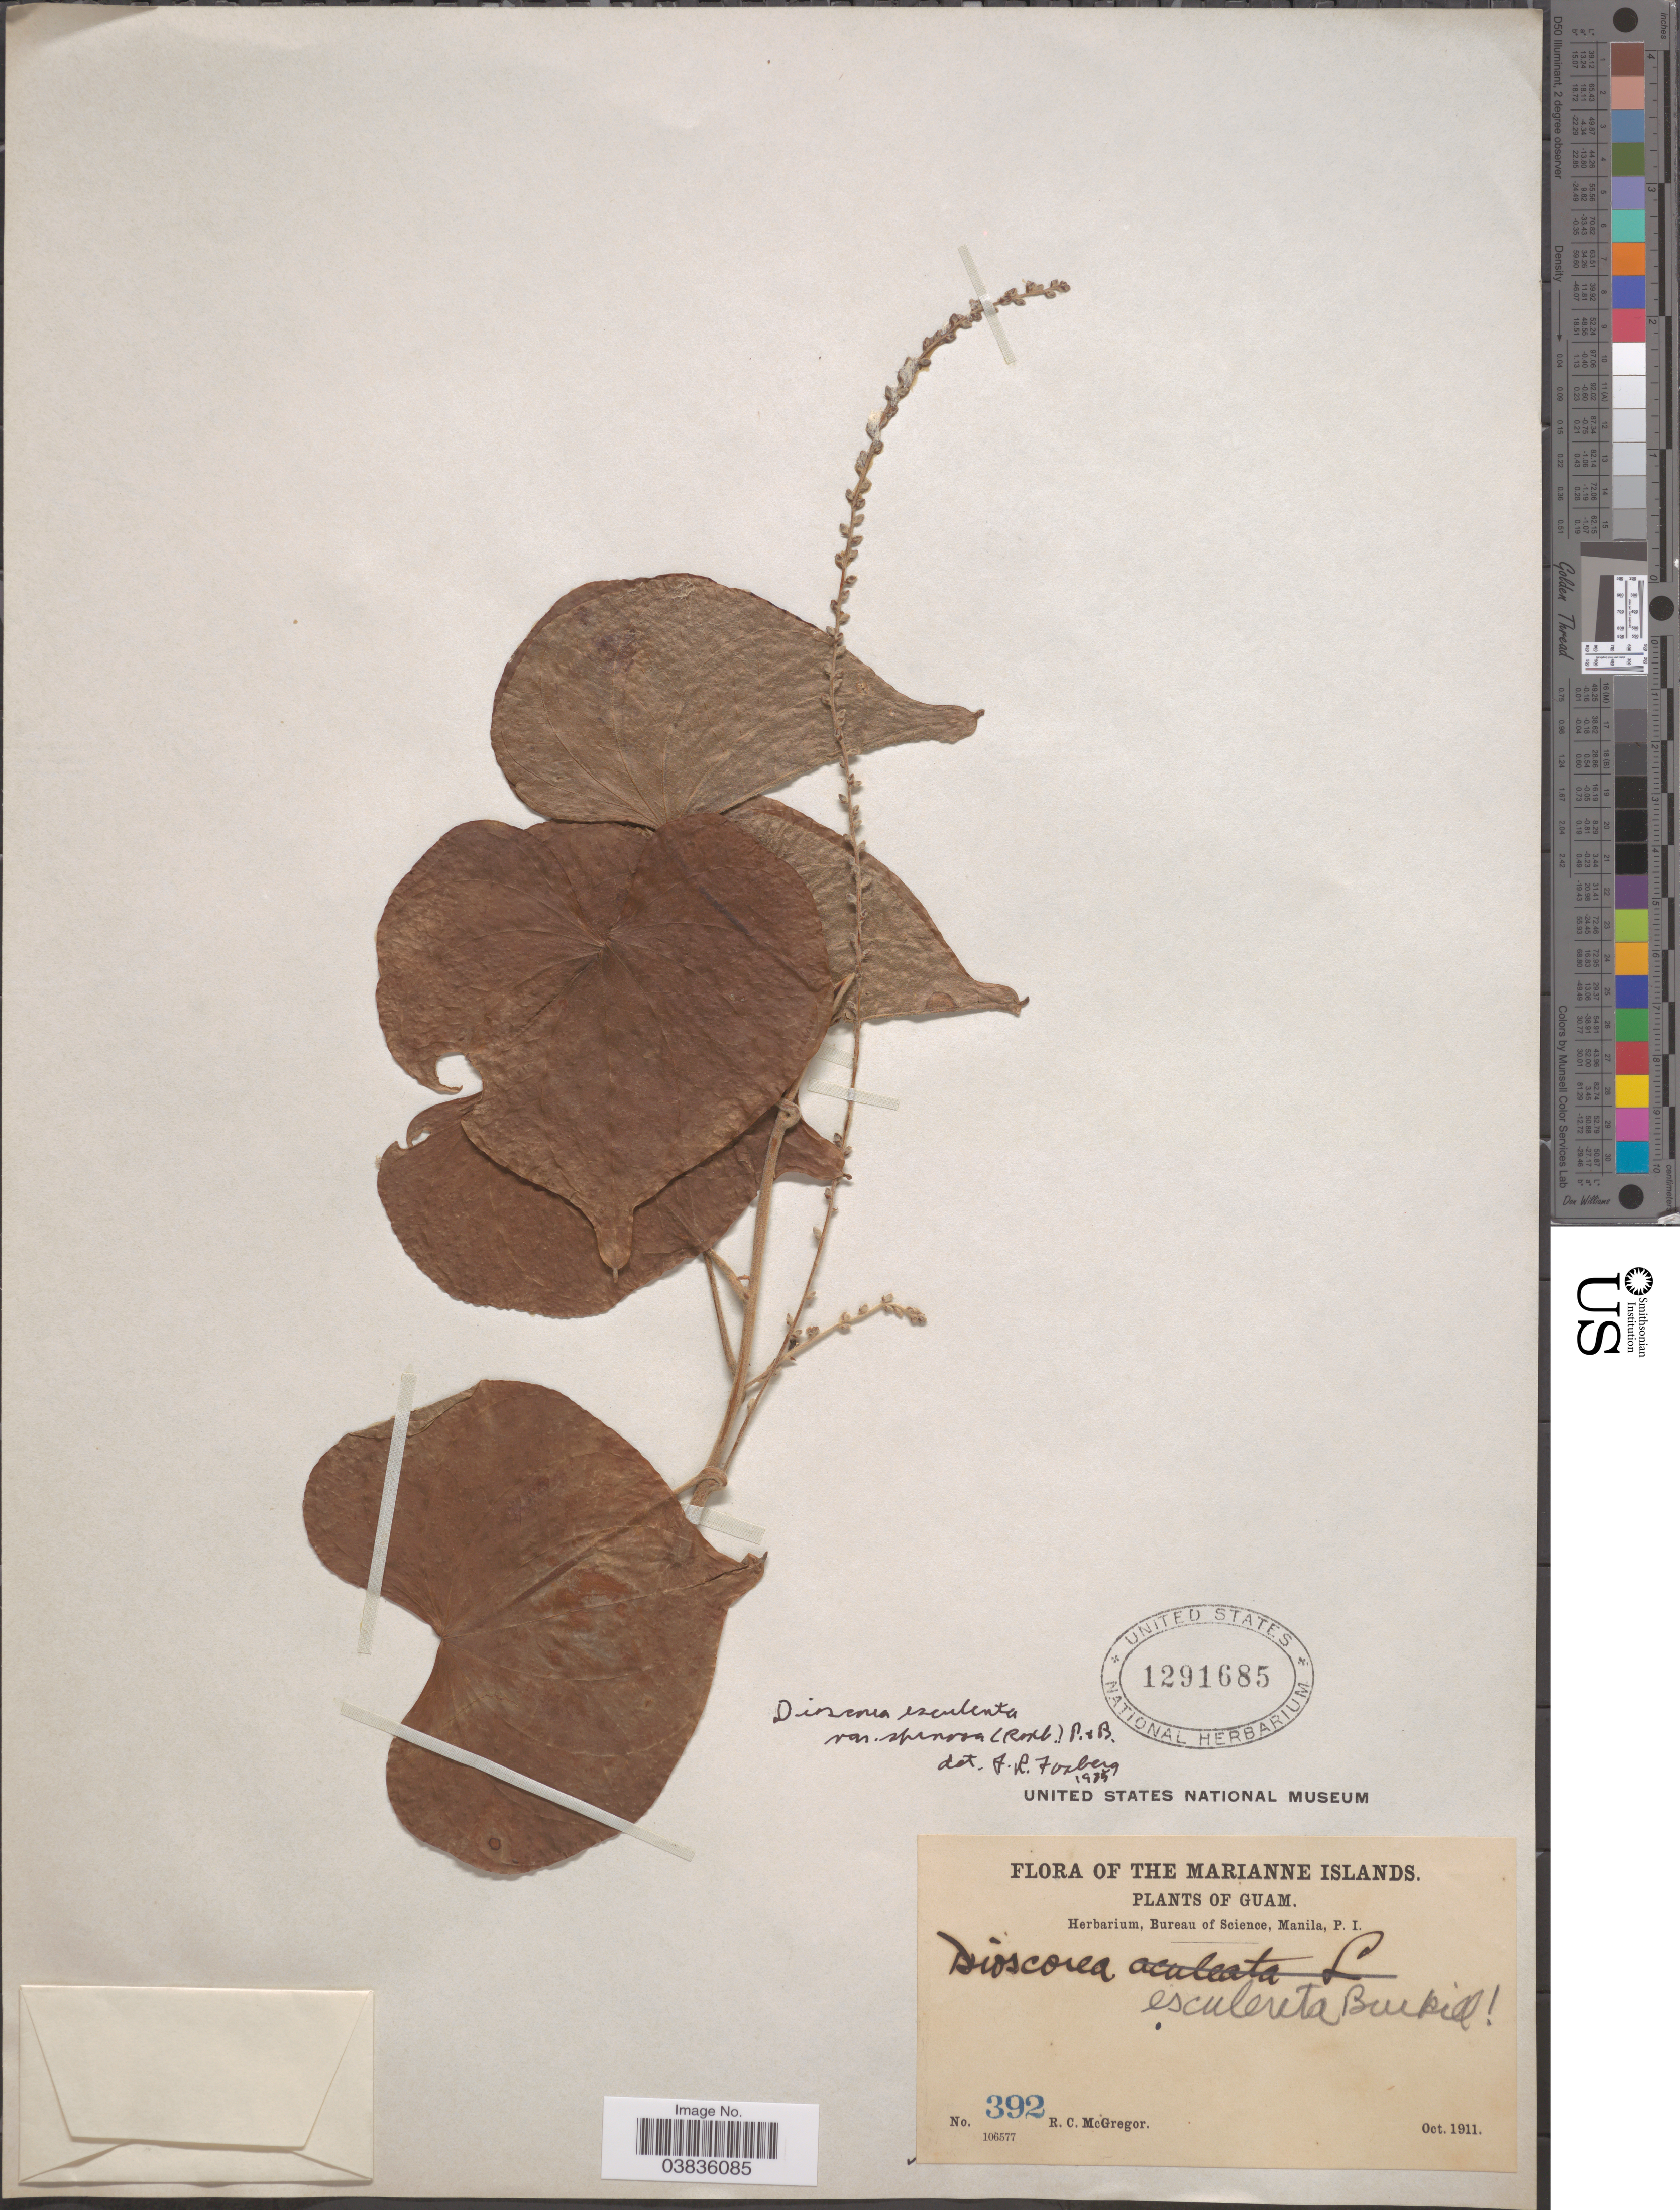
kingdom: Plantae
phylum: Tracheophyta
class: Liliopsida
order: Dioscoreales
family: Dioscoreaceae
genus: Dioscorea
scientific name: Dioscorea esculenta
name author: (Lour.) Burkill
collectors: R. C. McGregor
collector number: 392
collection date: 1911-10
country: Guam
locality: The Marianne Islands.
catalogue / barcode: US 1291685